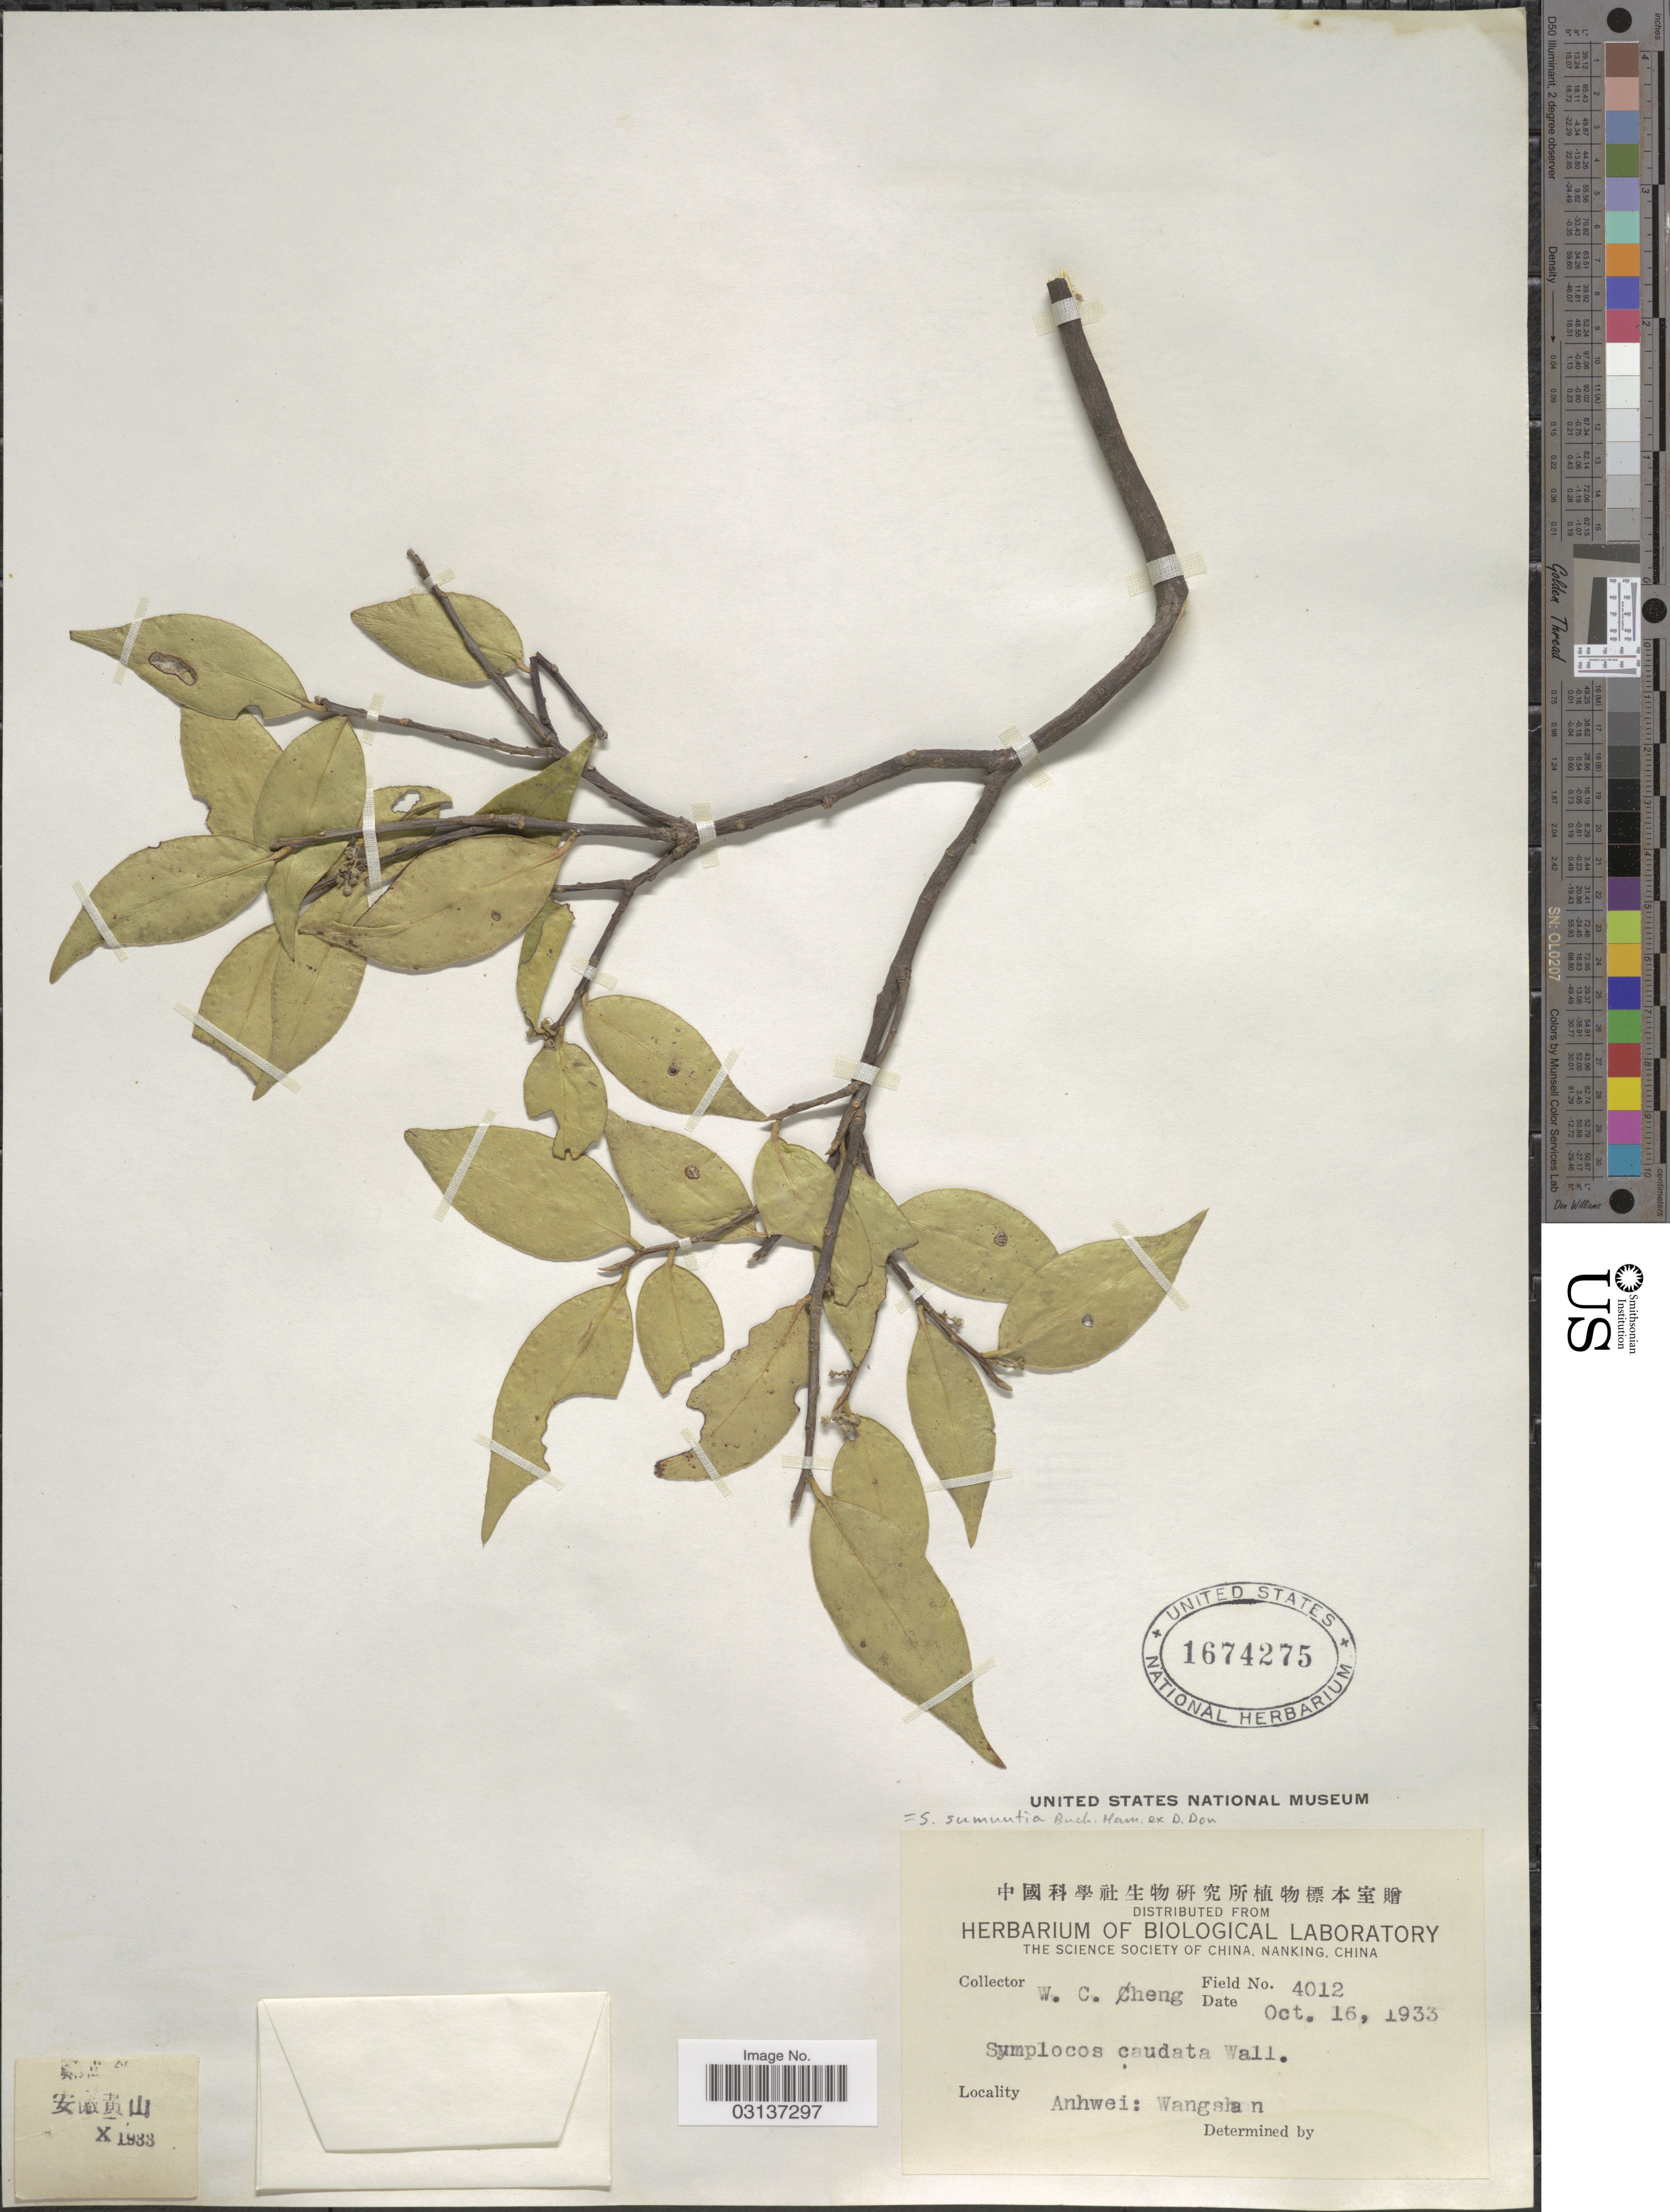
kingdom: Plantae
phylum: Tracheophyta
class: Magnoliopsida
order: Ericales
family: Symplocaceae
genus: Symplocos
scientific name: Symplocos sumuntia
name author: Buch.-Ham. ex D. Don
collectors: W. C. Cheng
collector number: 4012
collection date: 1933-10-16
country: China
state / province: Anhui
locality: Anhwei: Wangshan.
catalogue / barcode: US 1674275